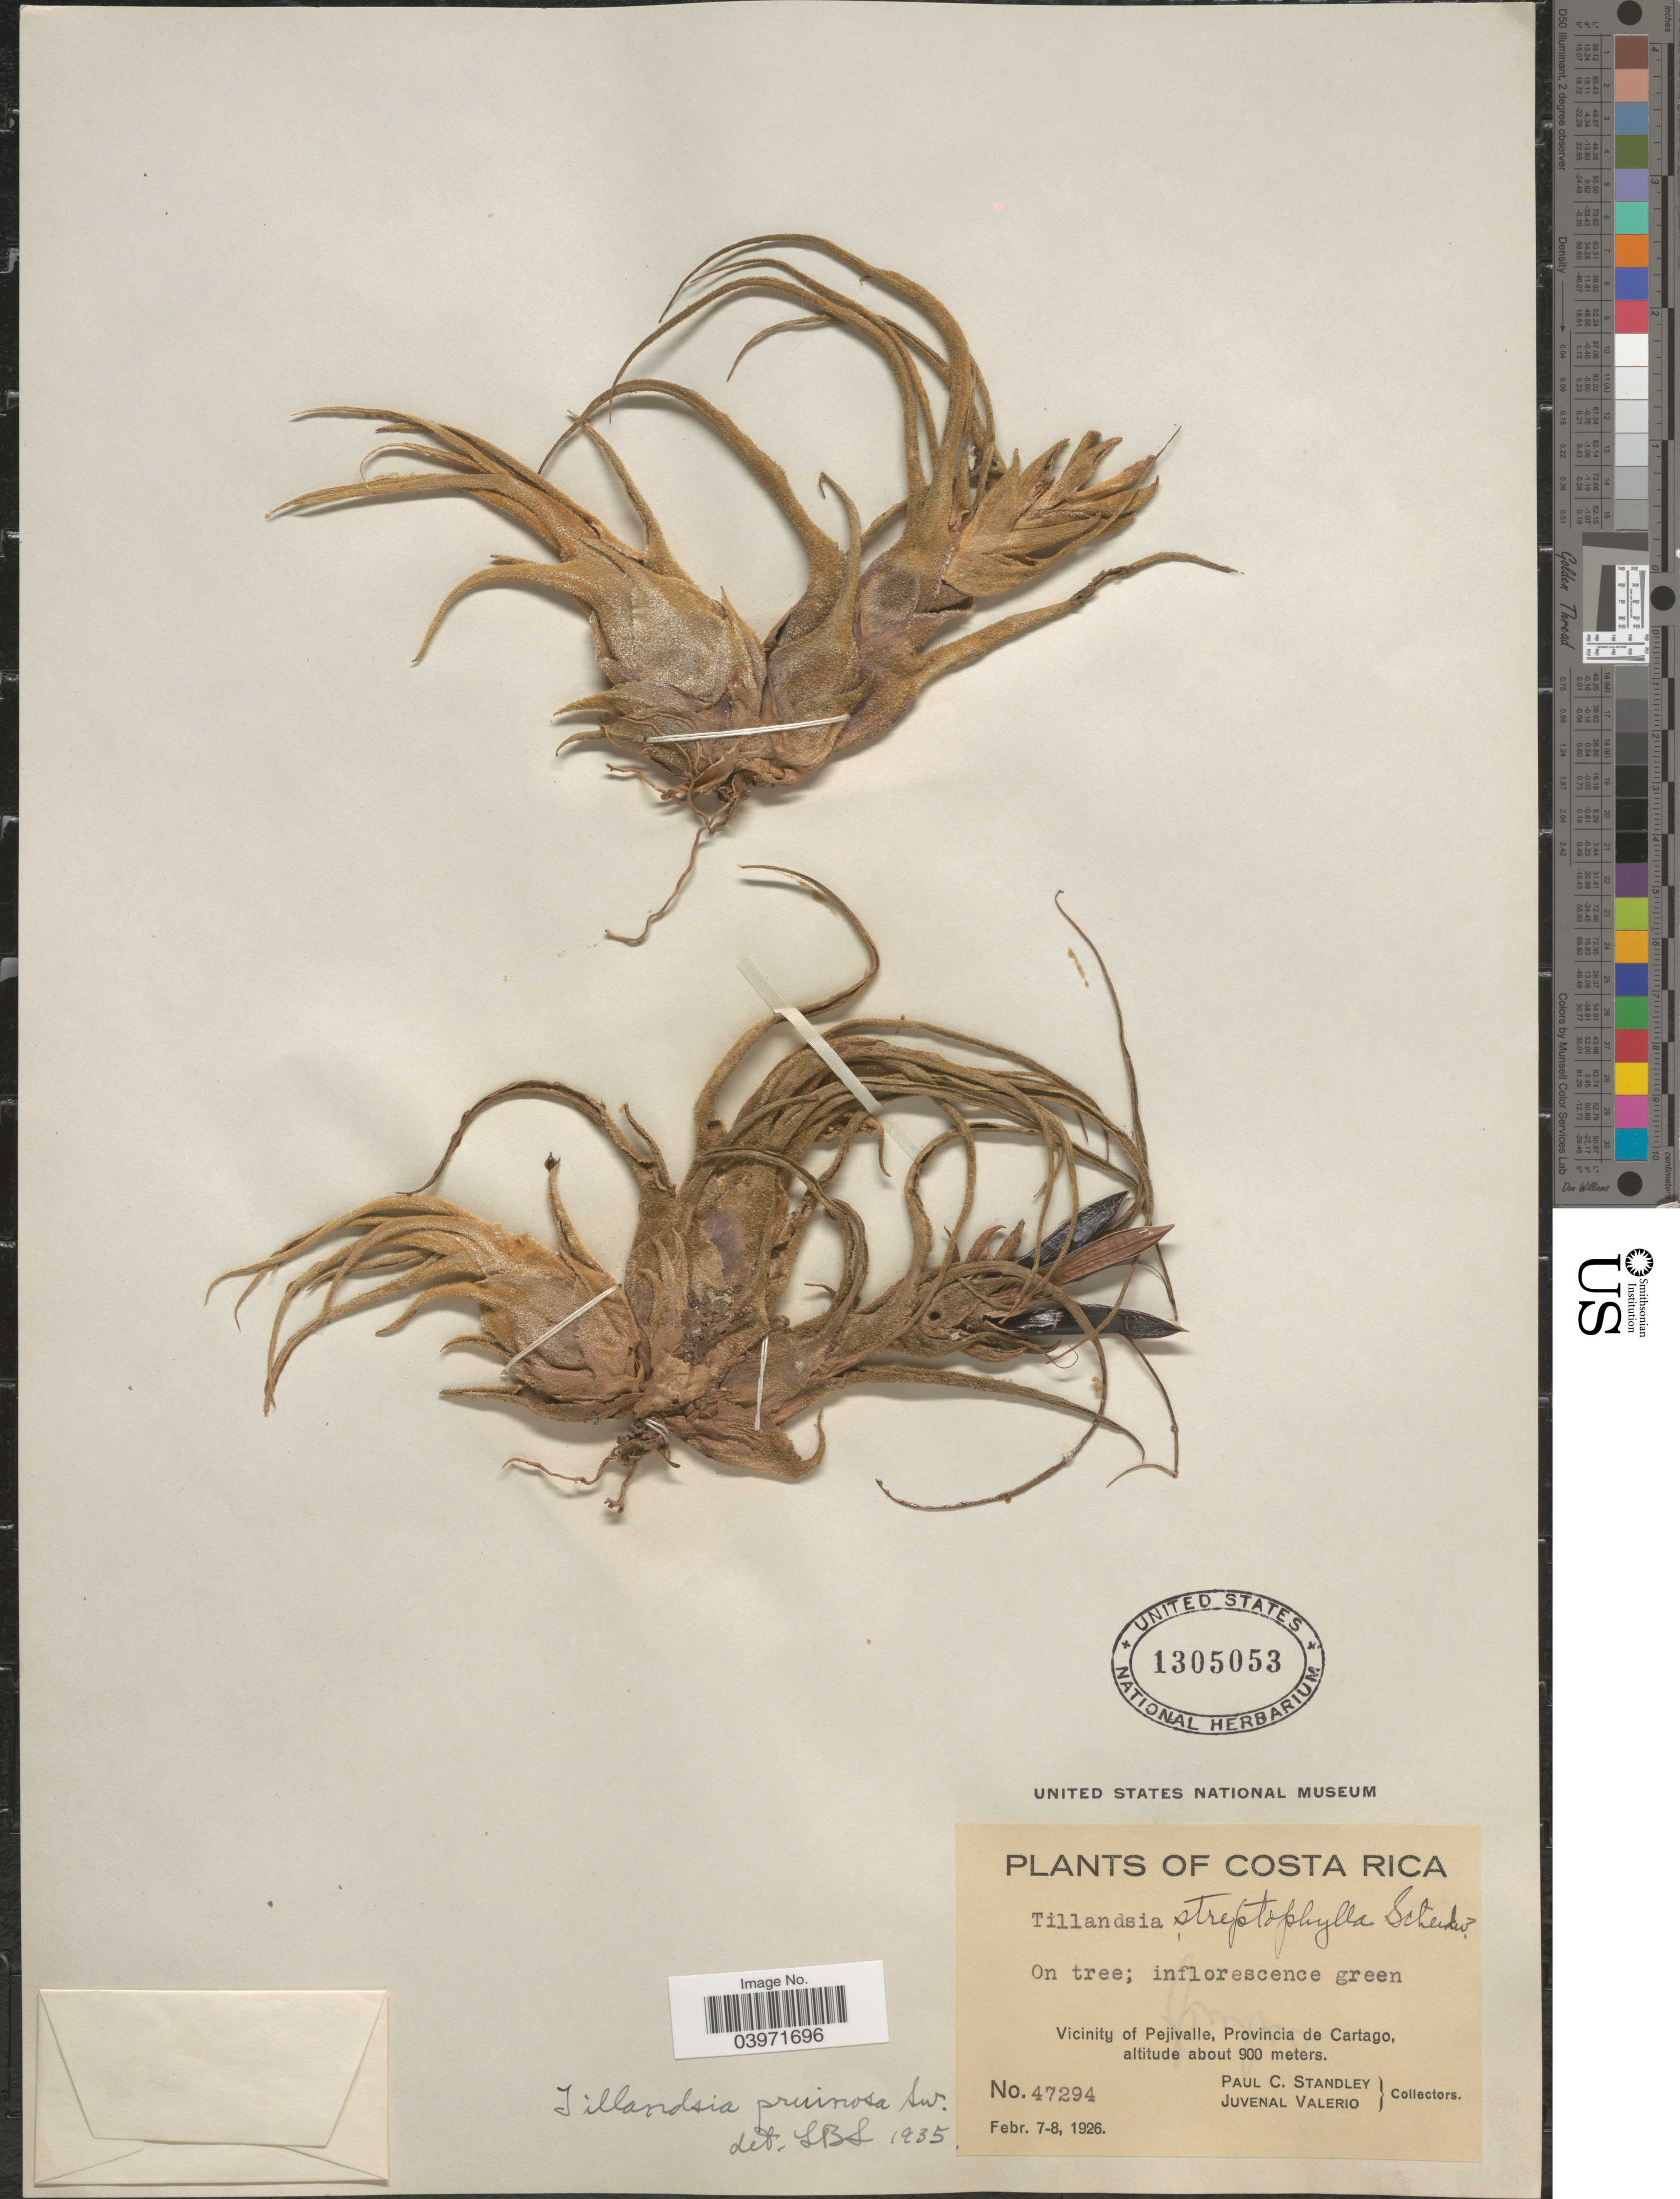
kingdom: Plantae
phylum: Tracheophyta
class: Liliopsida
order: Poales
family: Bromeliaceae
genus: Tillandsia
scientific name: Tillandsia pruinosa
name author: Sw.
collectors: P. C. Standley & J. Valerio R.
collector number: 47294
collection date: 1926-02-07/1926-02-08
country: Costa Rica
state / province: Cartago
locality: Vicinity of Peijvalle.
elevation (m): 900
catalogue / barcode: US 1305053